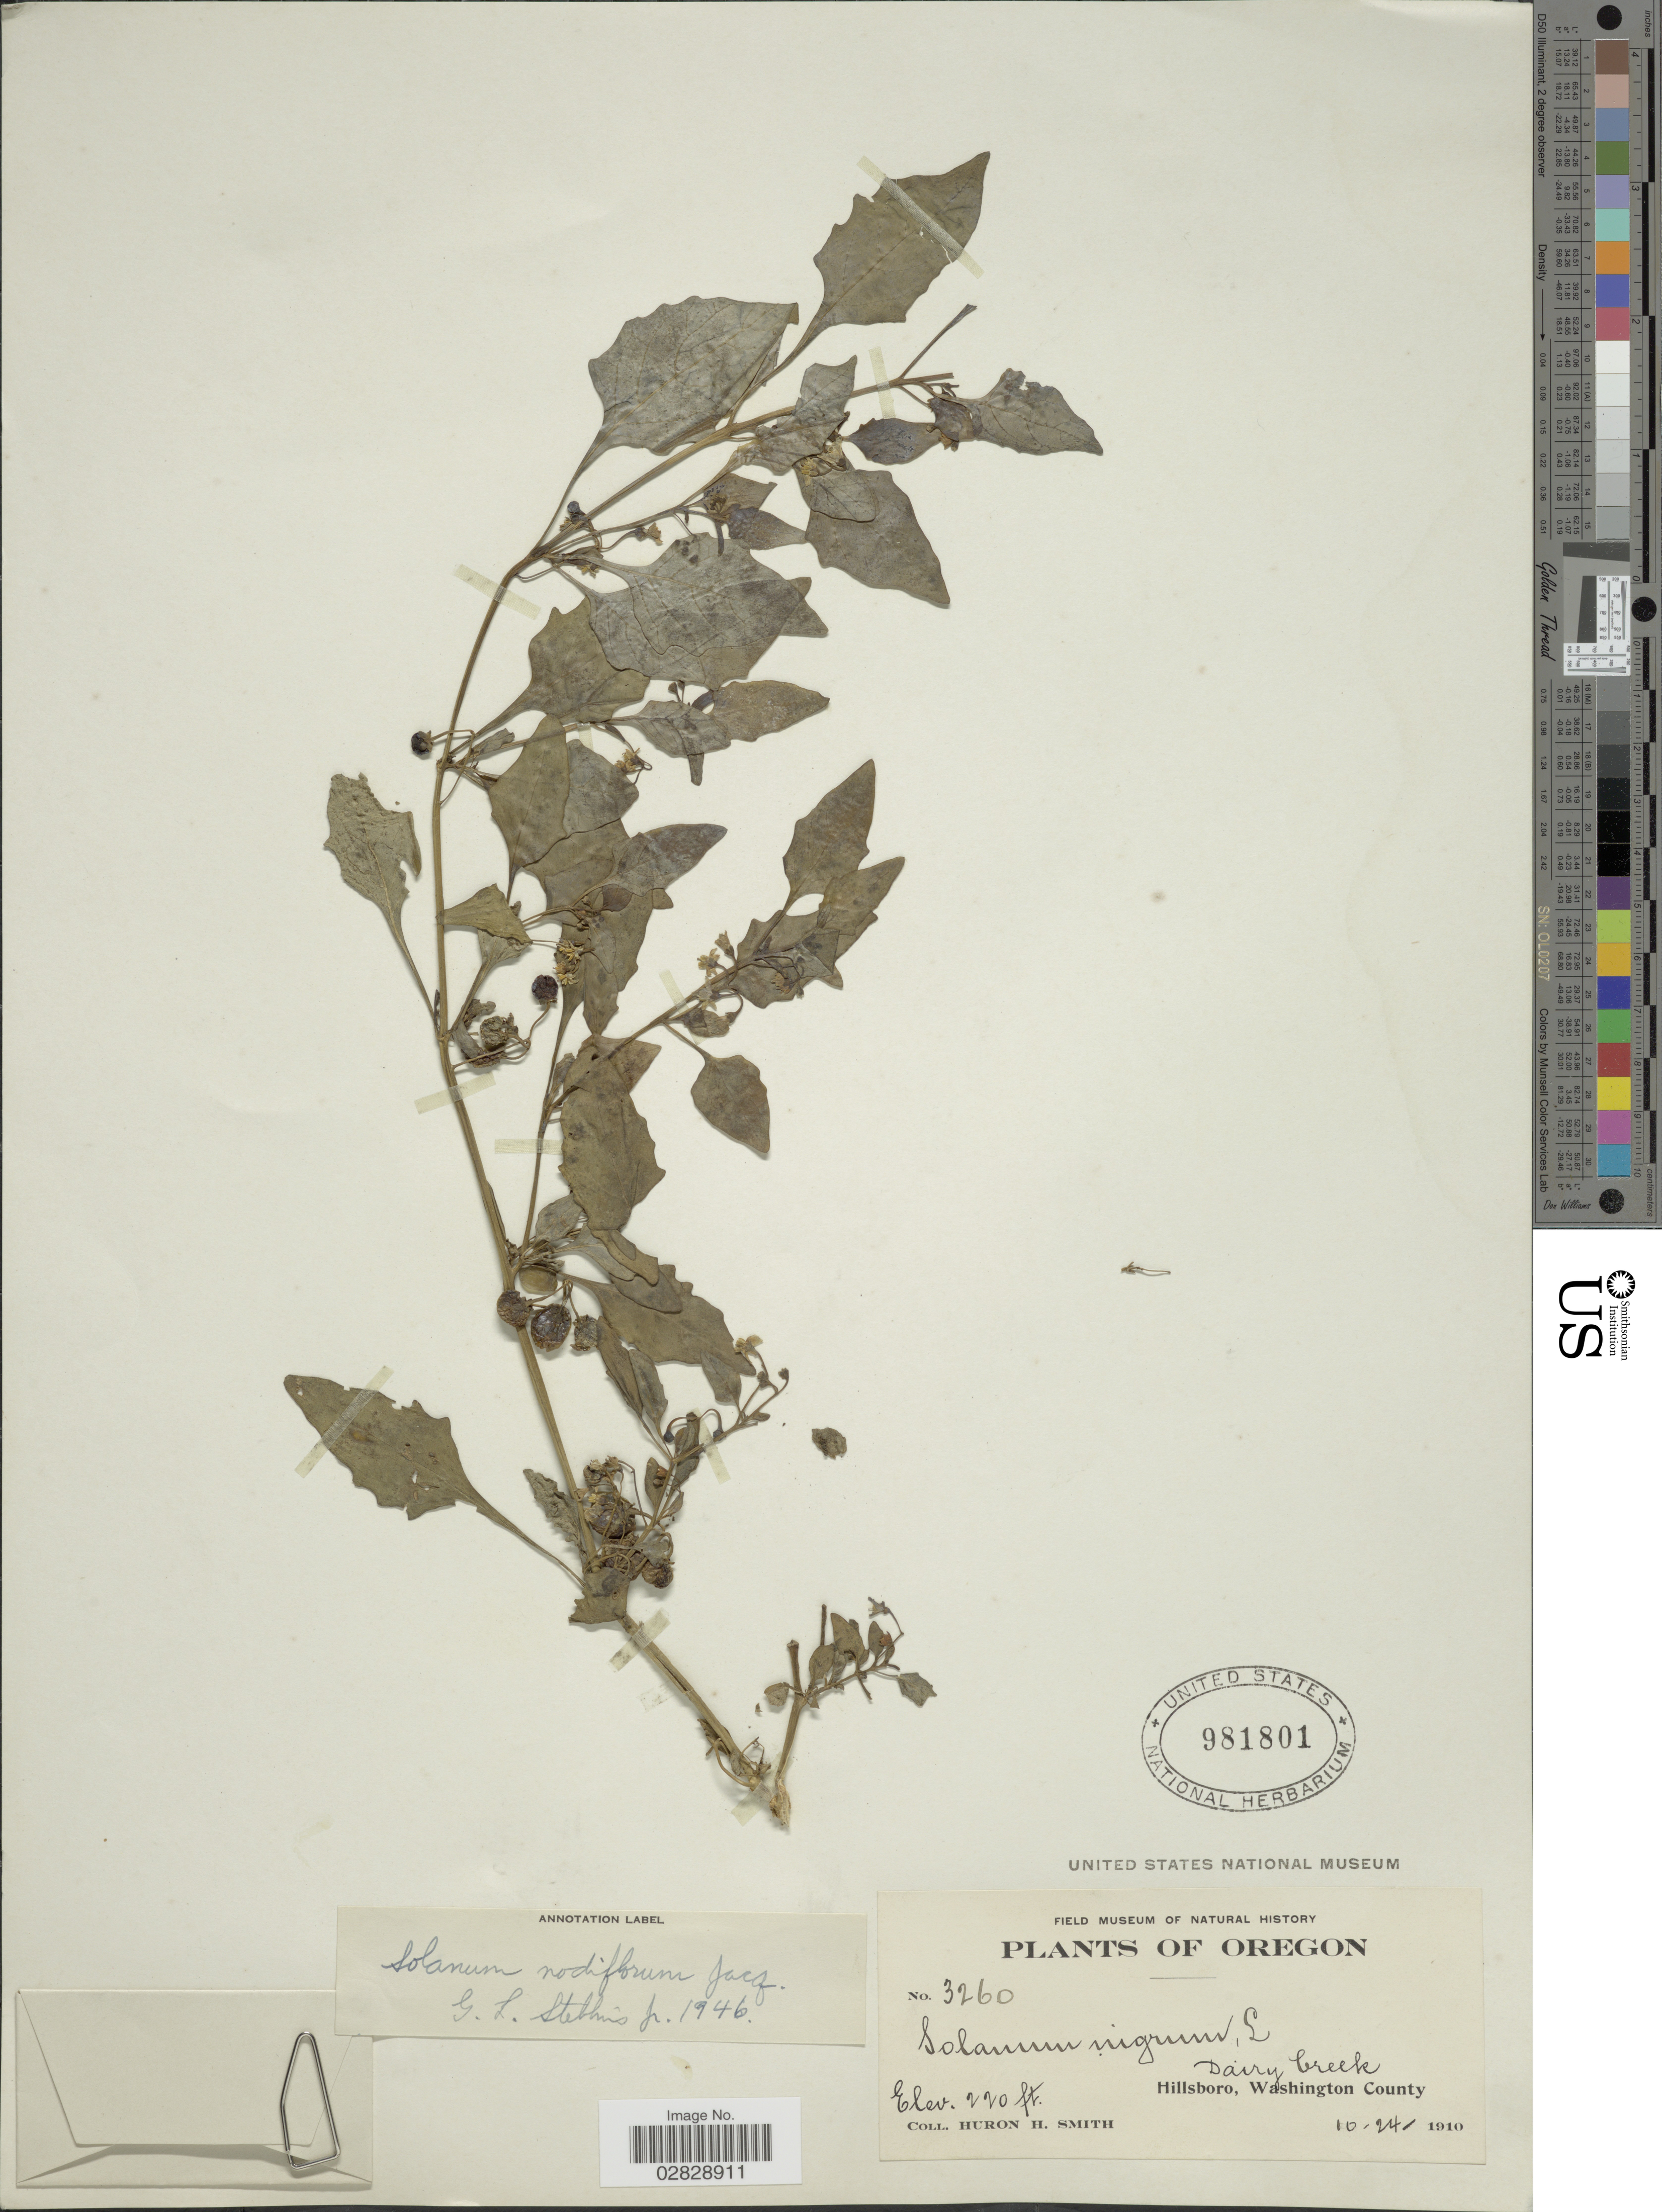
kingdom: Plantae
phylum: Tracheophyta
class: Magnoliopsida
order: Solanales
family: Solanaceae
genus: Solanum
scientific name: Solanum americanum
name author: Mill.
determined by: Knapp, S. D.; Särkinen, T.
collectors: Huron H. Smith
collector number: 3260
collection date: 1910-10-24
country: United States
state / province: Oregon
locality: Dairy Creek. Hillsboro, Washington County.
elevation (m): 67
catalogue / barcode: US 981801